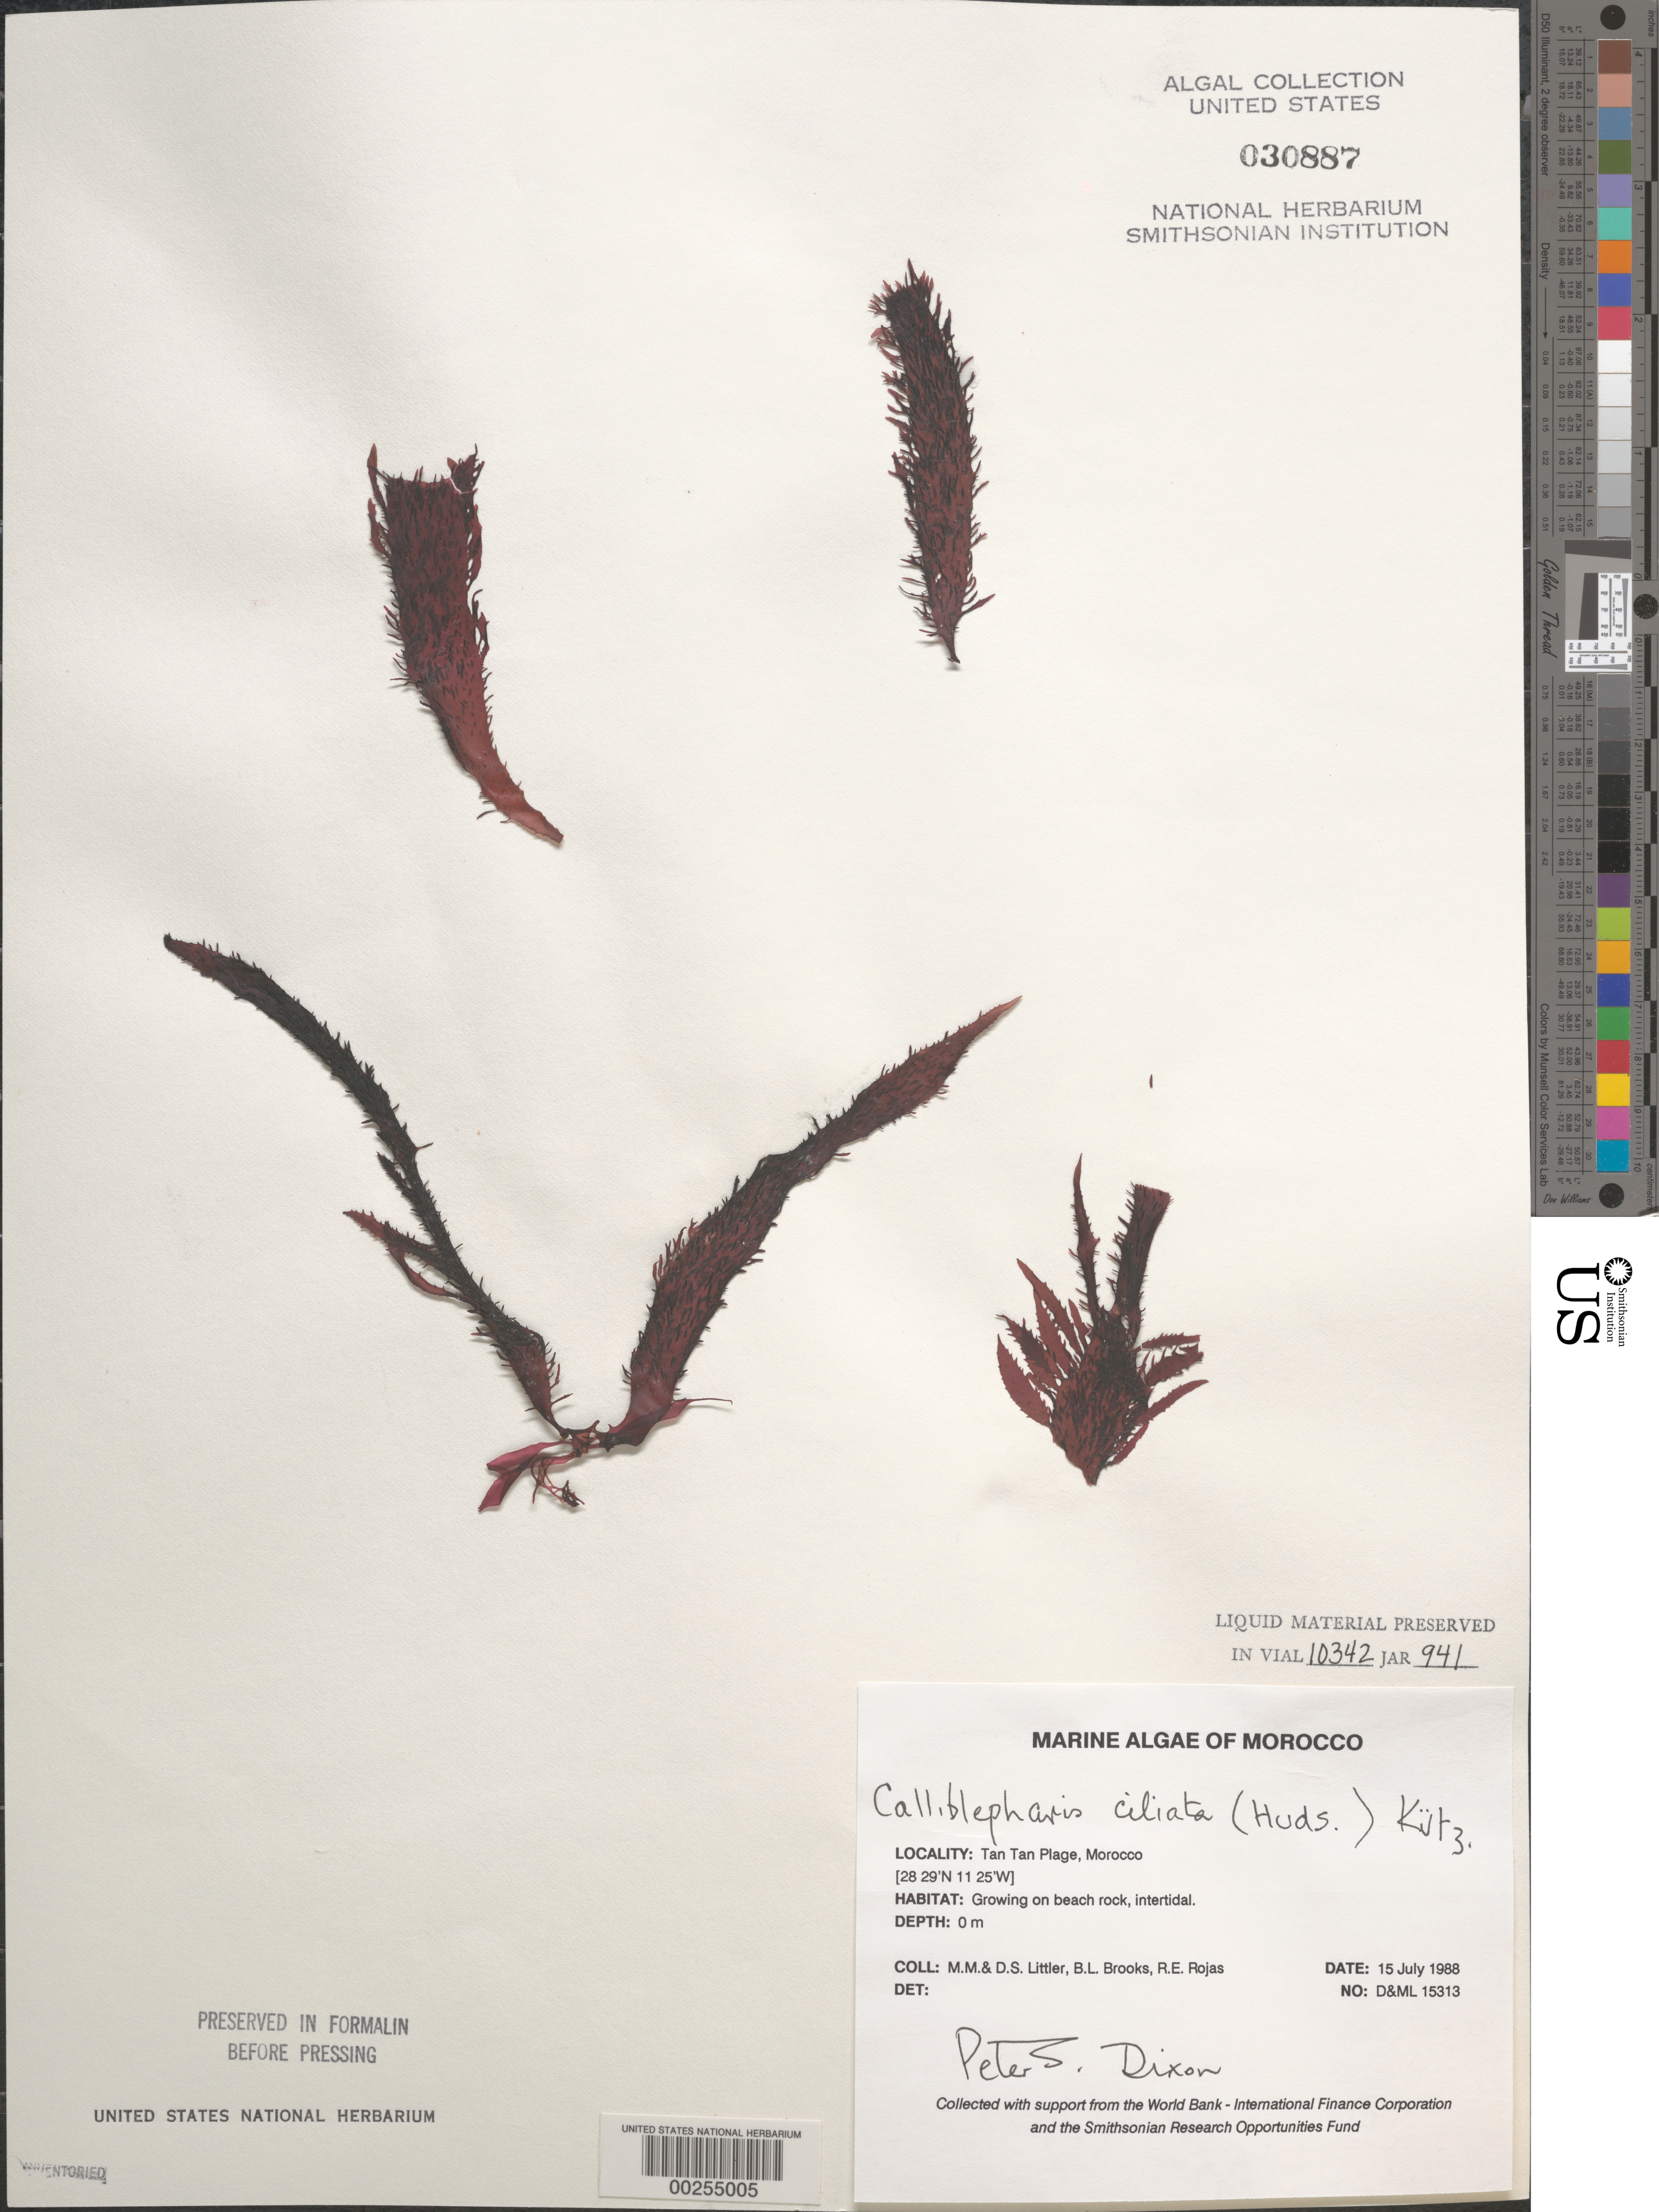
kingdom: Plantae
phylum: Rhodophyta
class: Florideophyceae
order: Gigartinales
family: Cystocloniaceae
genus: Calliblepharis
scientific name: Calliblepharis ciliata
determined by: Dixon, P. S.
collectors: M. M. Littler, D. S. Littler, B. Brooks & R. Rojas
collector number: D&ML 15313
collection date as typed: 15 Jul 1988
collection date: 1988-07-15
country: Morocco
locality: Tan Tan Plage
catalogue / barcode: US 30887